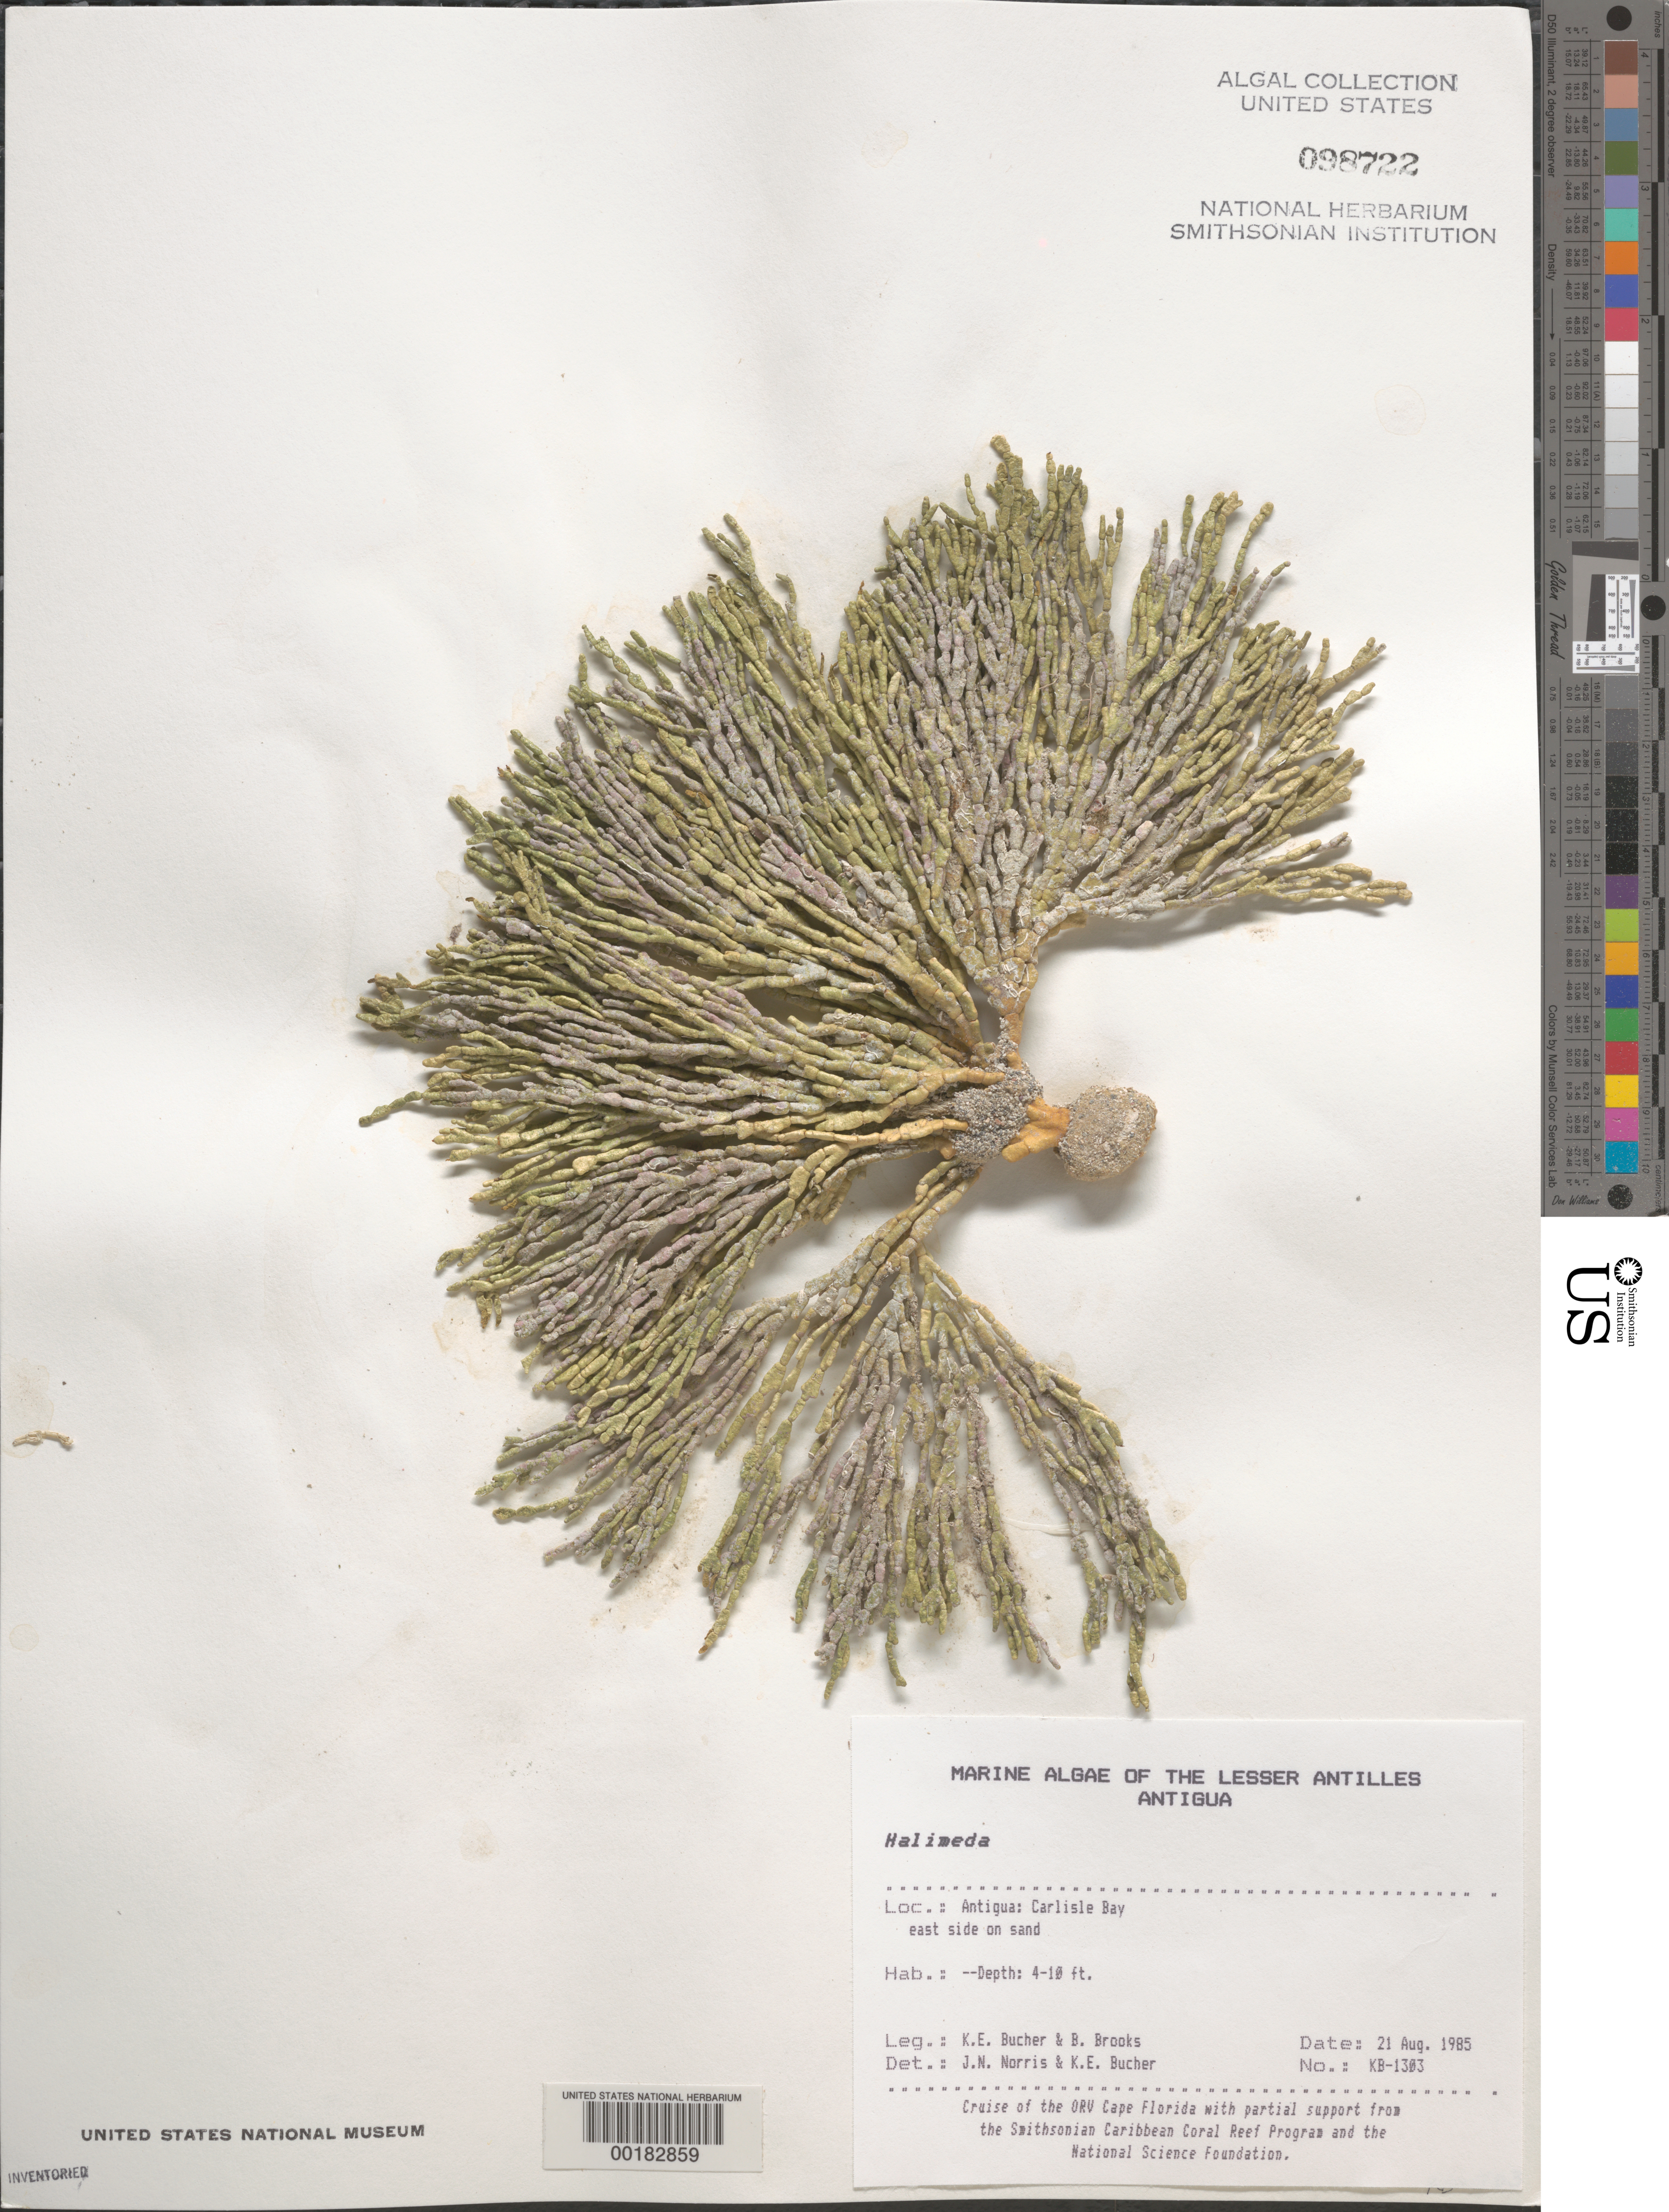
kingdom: Plantae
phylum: Chlorophyta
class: Ulvophyceae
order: Bryopsidales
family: Halimedaceae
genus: Halimeda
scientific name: Halimeda sp.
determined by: Norris, J. N.; Bucher, K. E.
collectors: K. E. Bucher & B. Brooks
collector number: KB-1303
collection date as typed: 21 Aug 1985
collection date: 1985-08-21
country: Antigua and Barbuda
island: Antigua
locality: Carlisle Bay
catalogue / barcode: US 98722